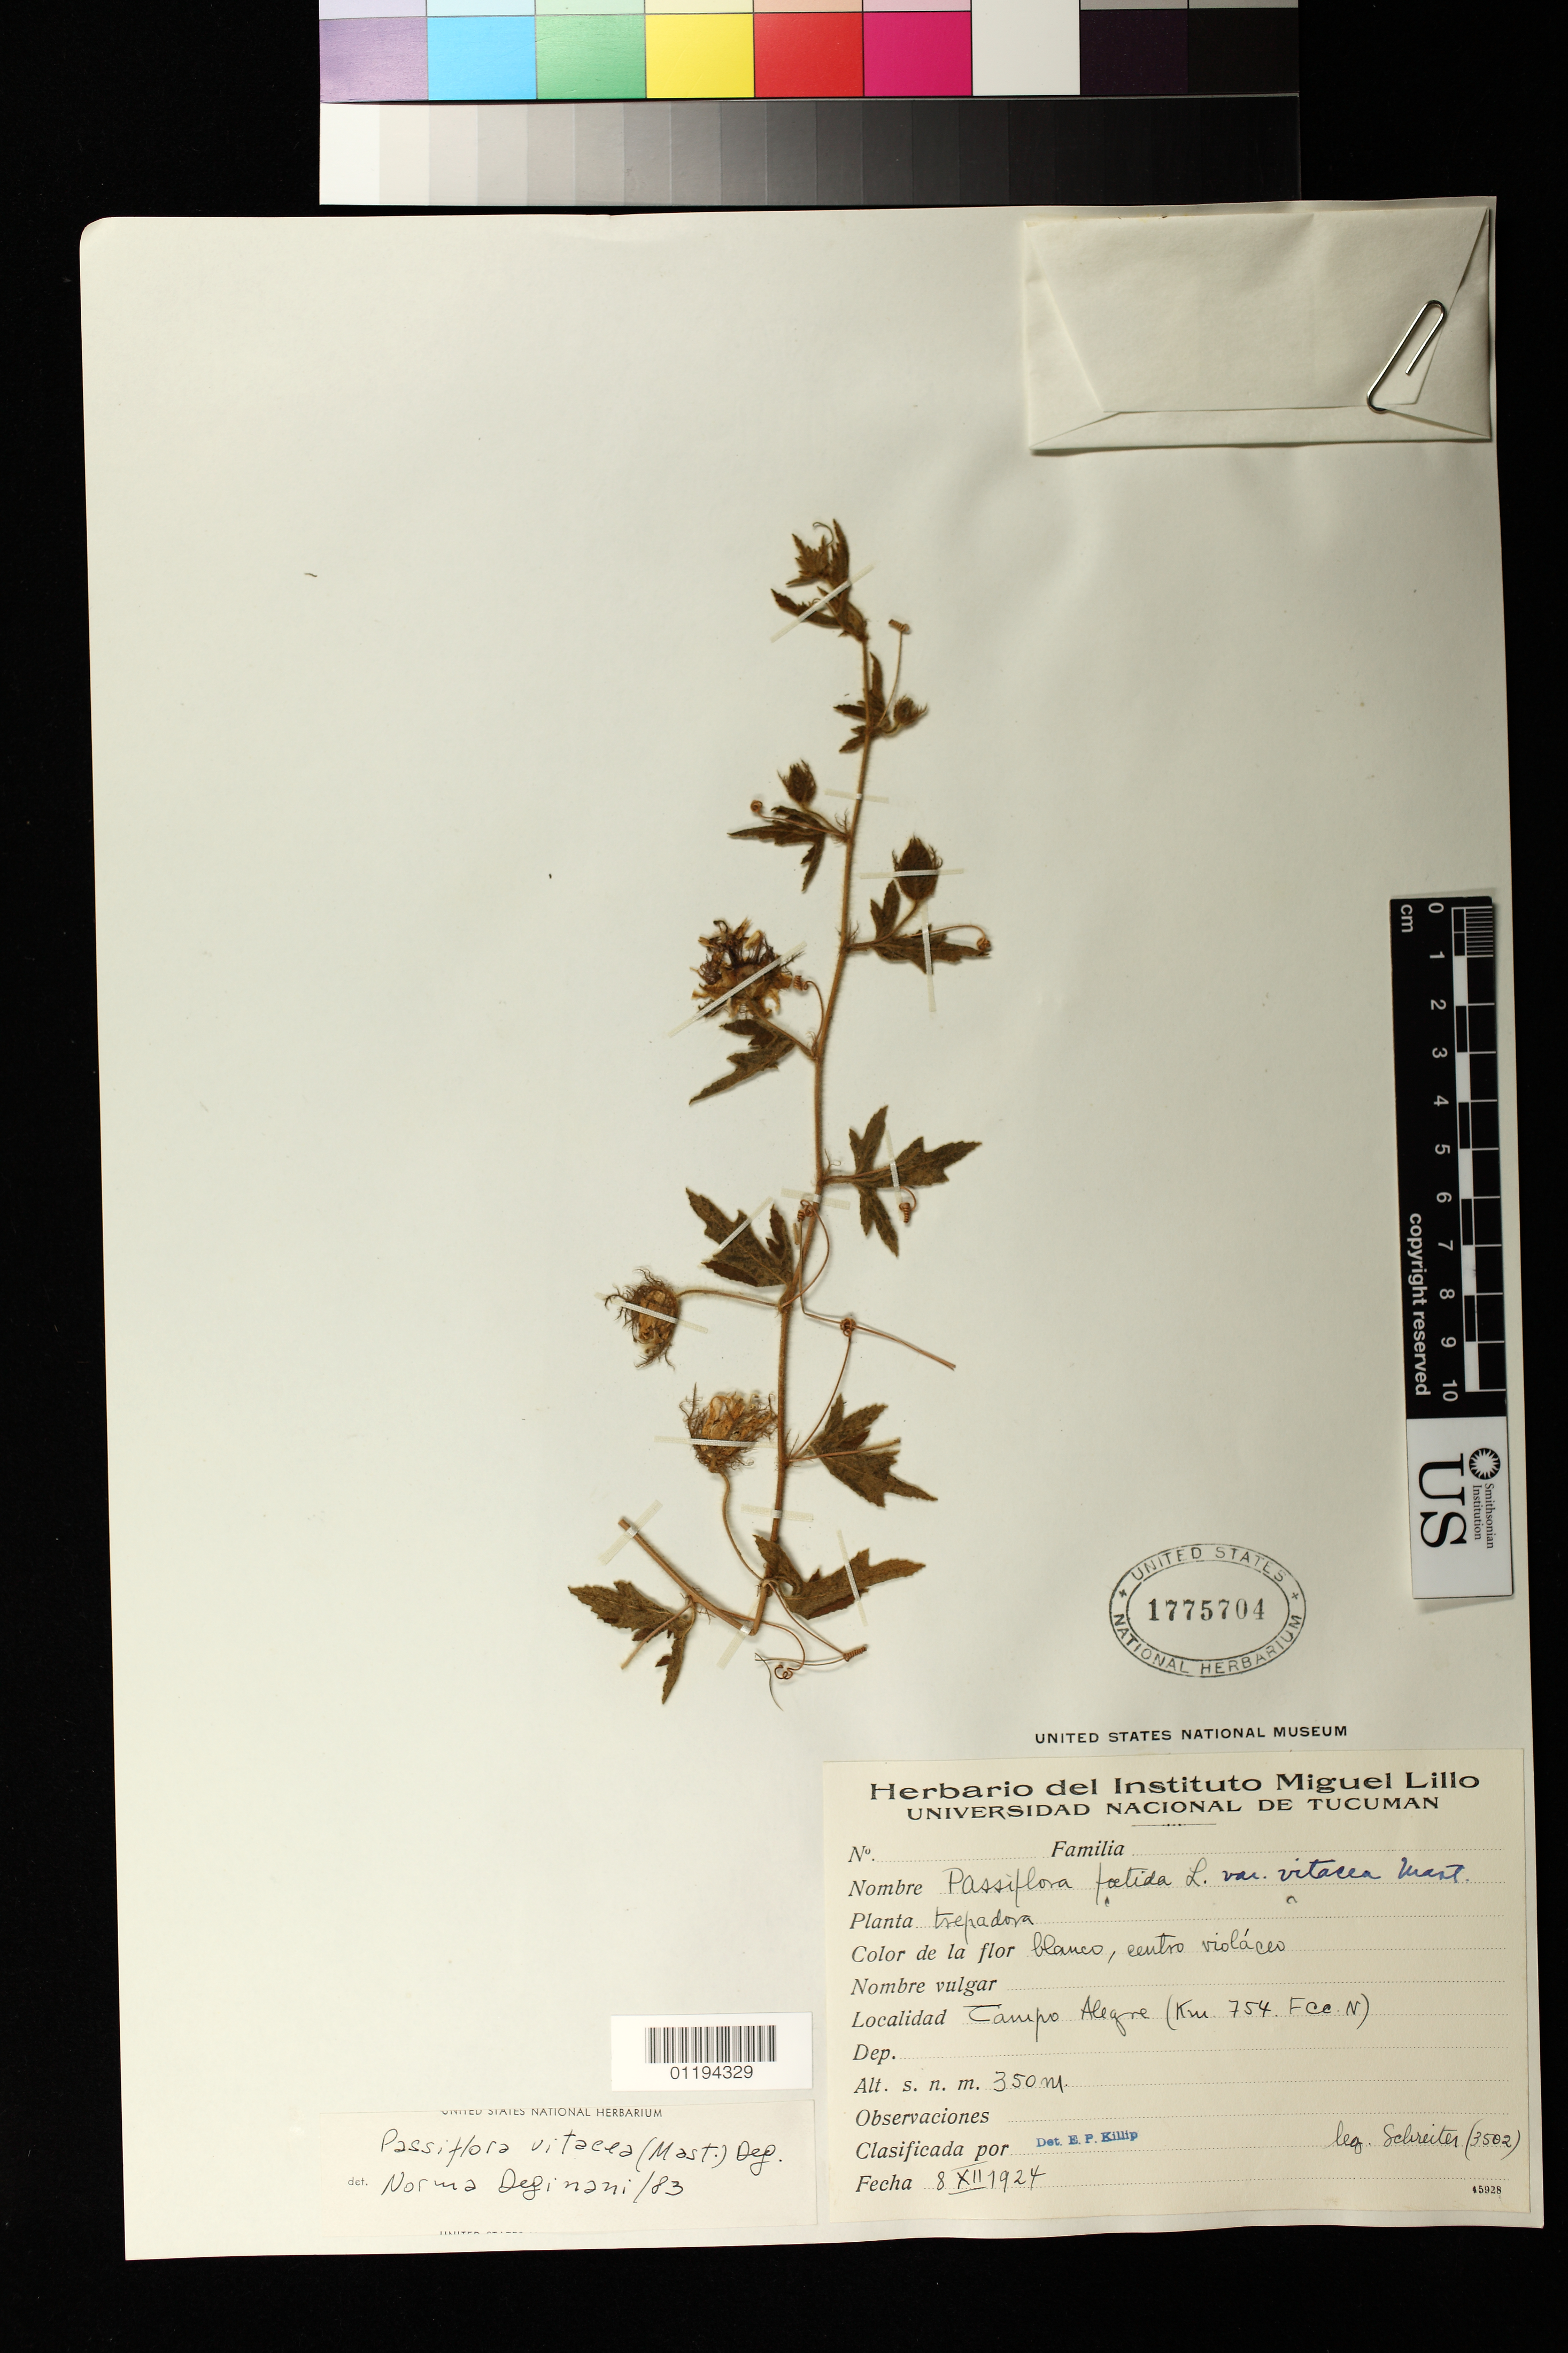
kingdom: Plantae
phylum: Tracheophyta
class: Magnoliopsida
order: Malpighiales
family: Passifloraceae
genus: Passiflora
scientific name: Passiflora chrysophylla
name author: Chodat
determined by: Svoboda, H. T.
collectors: -. Schreiter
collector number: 3502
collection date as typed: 12 Aug 1924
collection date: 1924-08-12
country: Argentina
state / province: Salta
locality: Campo Alegre (Km 754. Fco. N.)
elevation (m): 350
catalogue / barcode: US 1775704